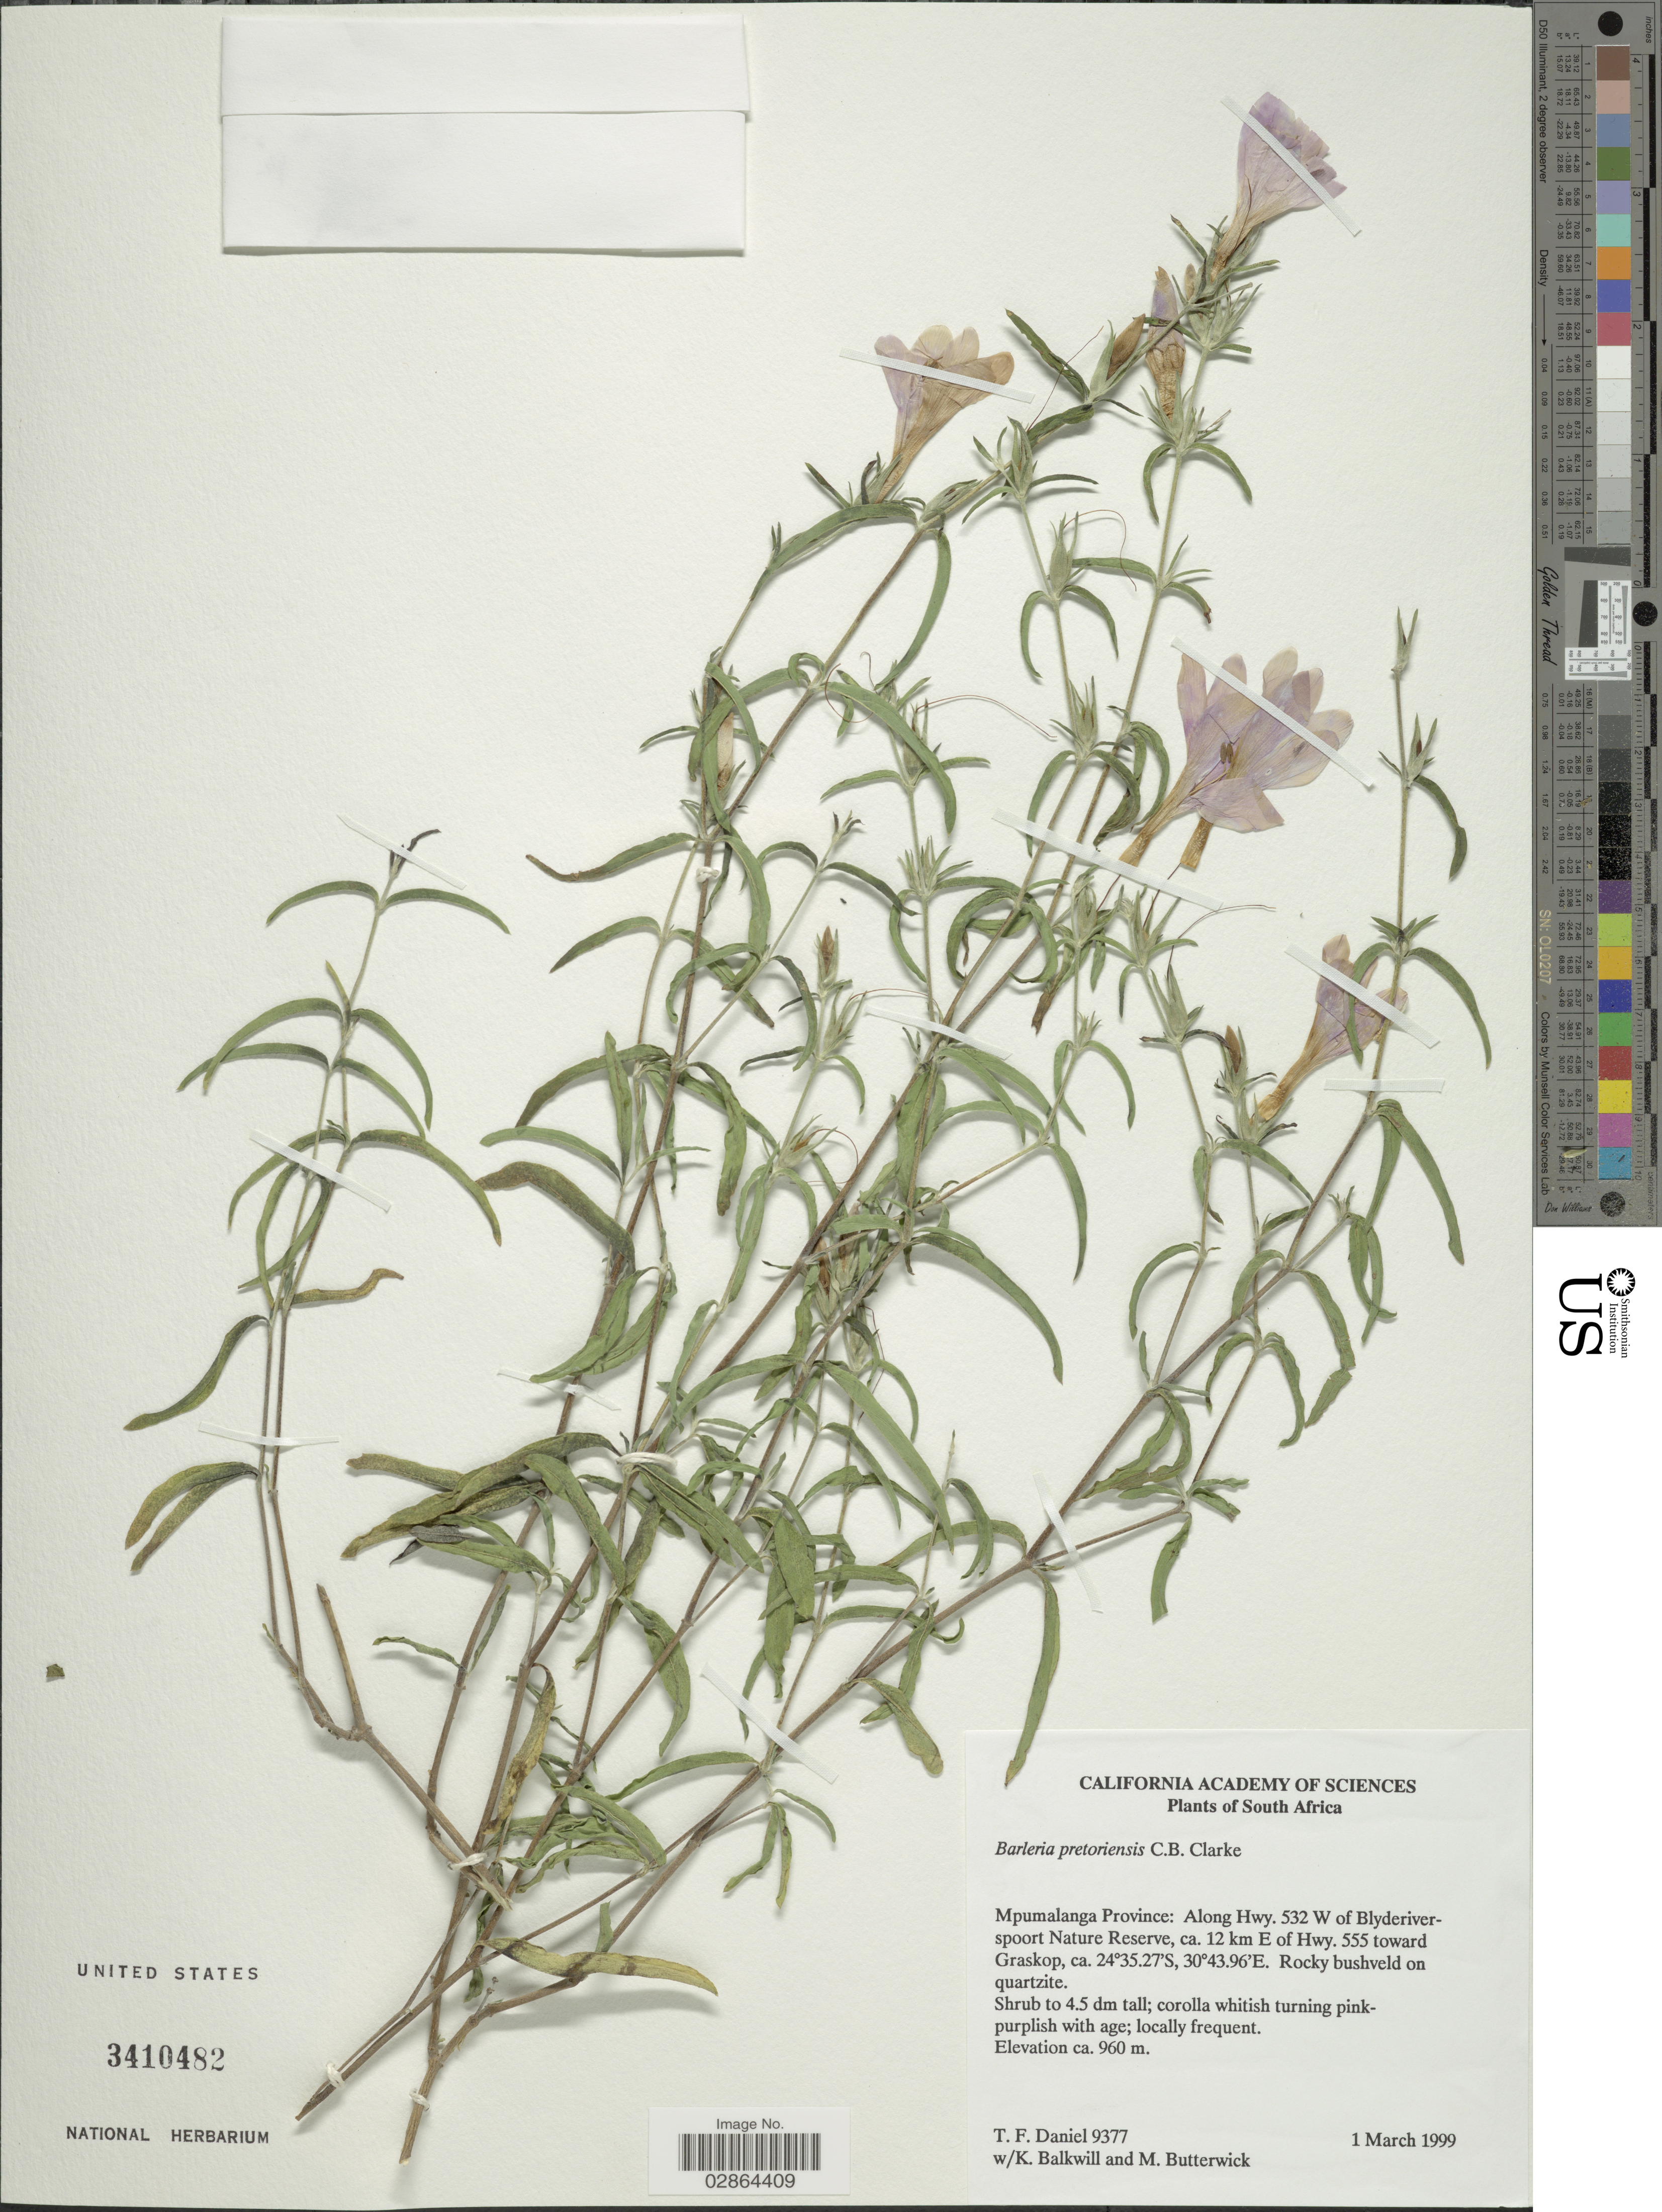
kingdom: Plantae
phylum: Tracheophyta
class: Magnoliopsida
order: Lamiales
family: Acanthaceae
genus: Barleria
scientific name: Barleria pretoriensis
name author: C.B. Clarke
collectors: T. F. Daniel, K. Balkwill & M. Butterwick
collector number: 9377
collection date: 1999-03-01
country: South Africa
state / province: Mpumalanga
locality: Along Hwy. 532 W of Blyderiver-spoort Nature Reserve, ca. 12 km E of Hwy. 555 toward Graskop.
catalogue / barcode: US 3410482